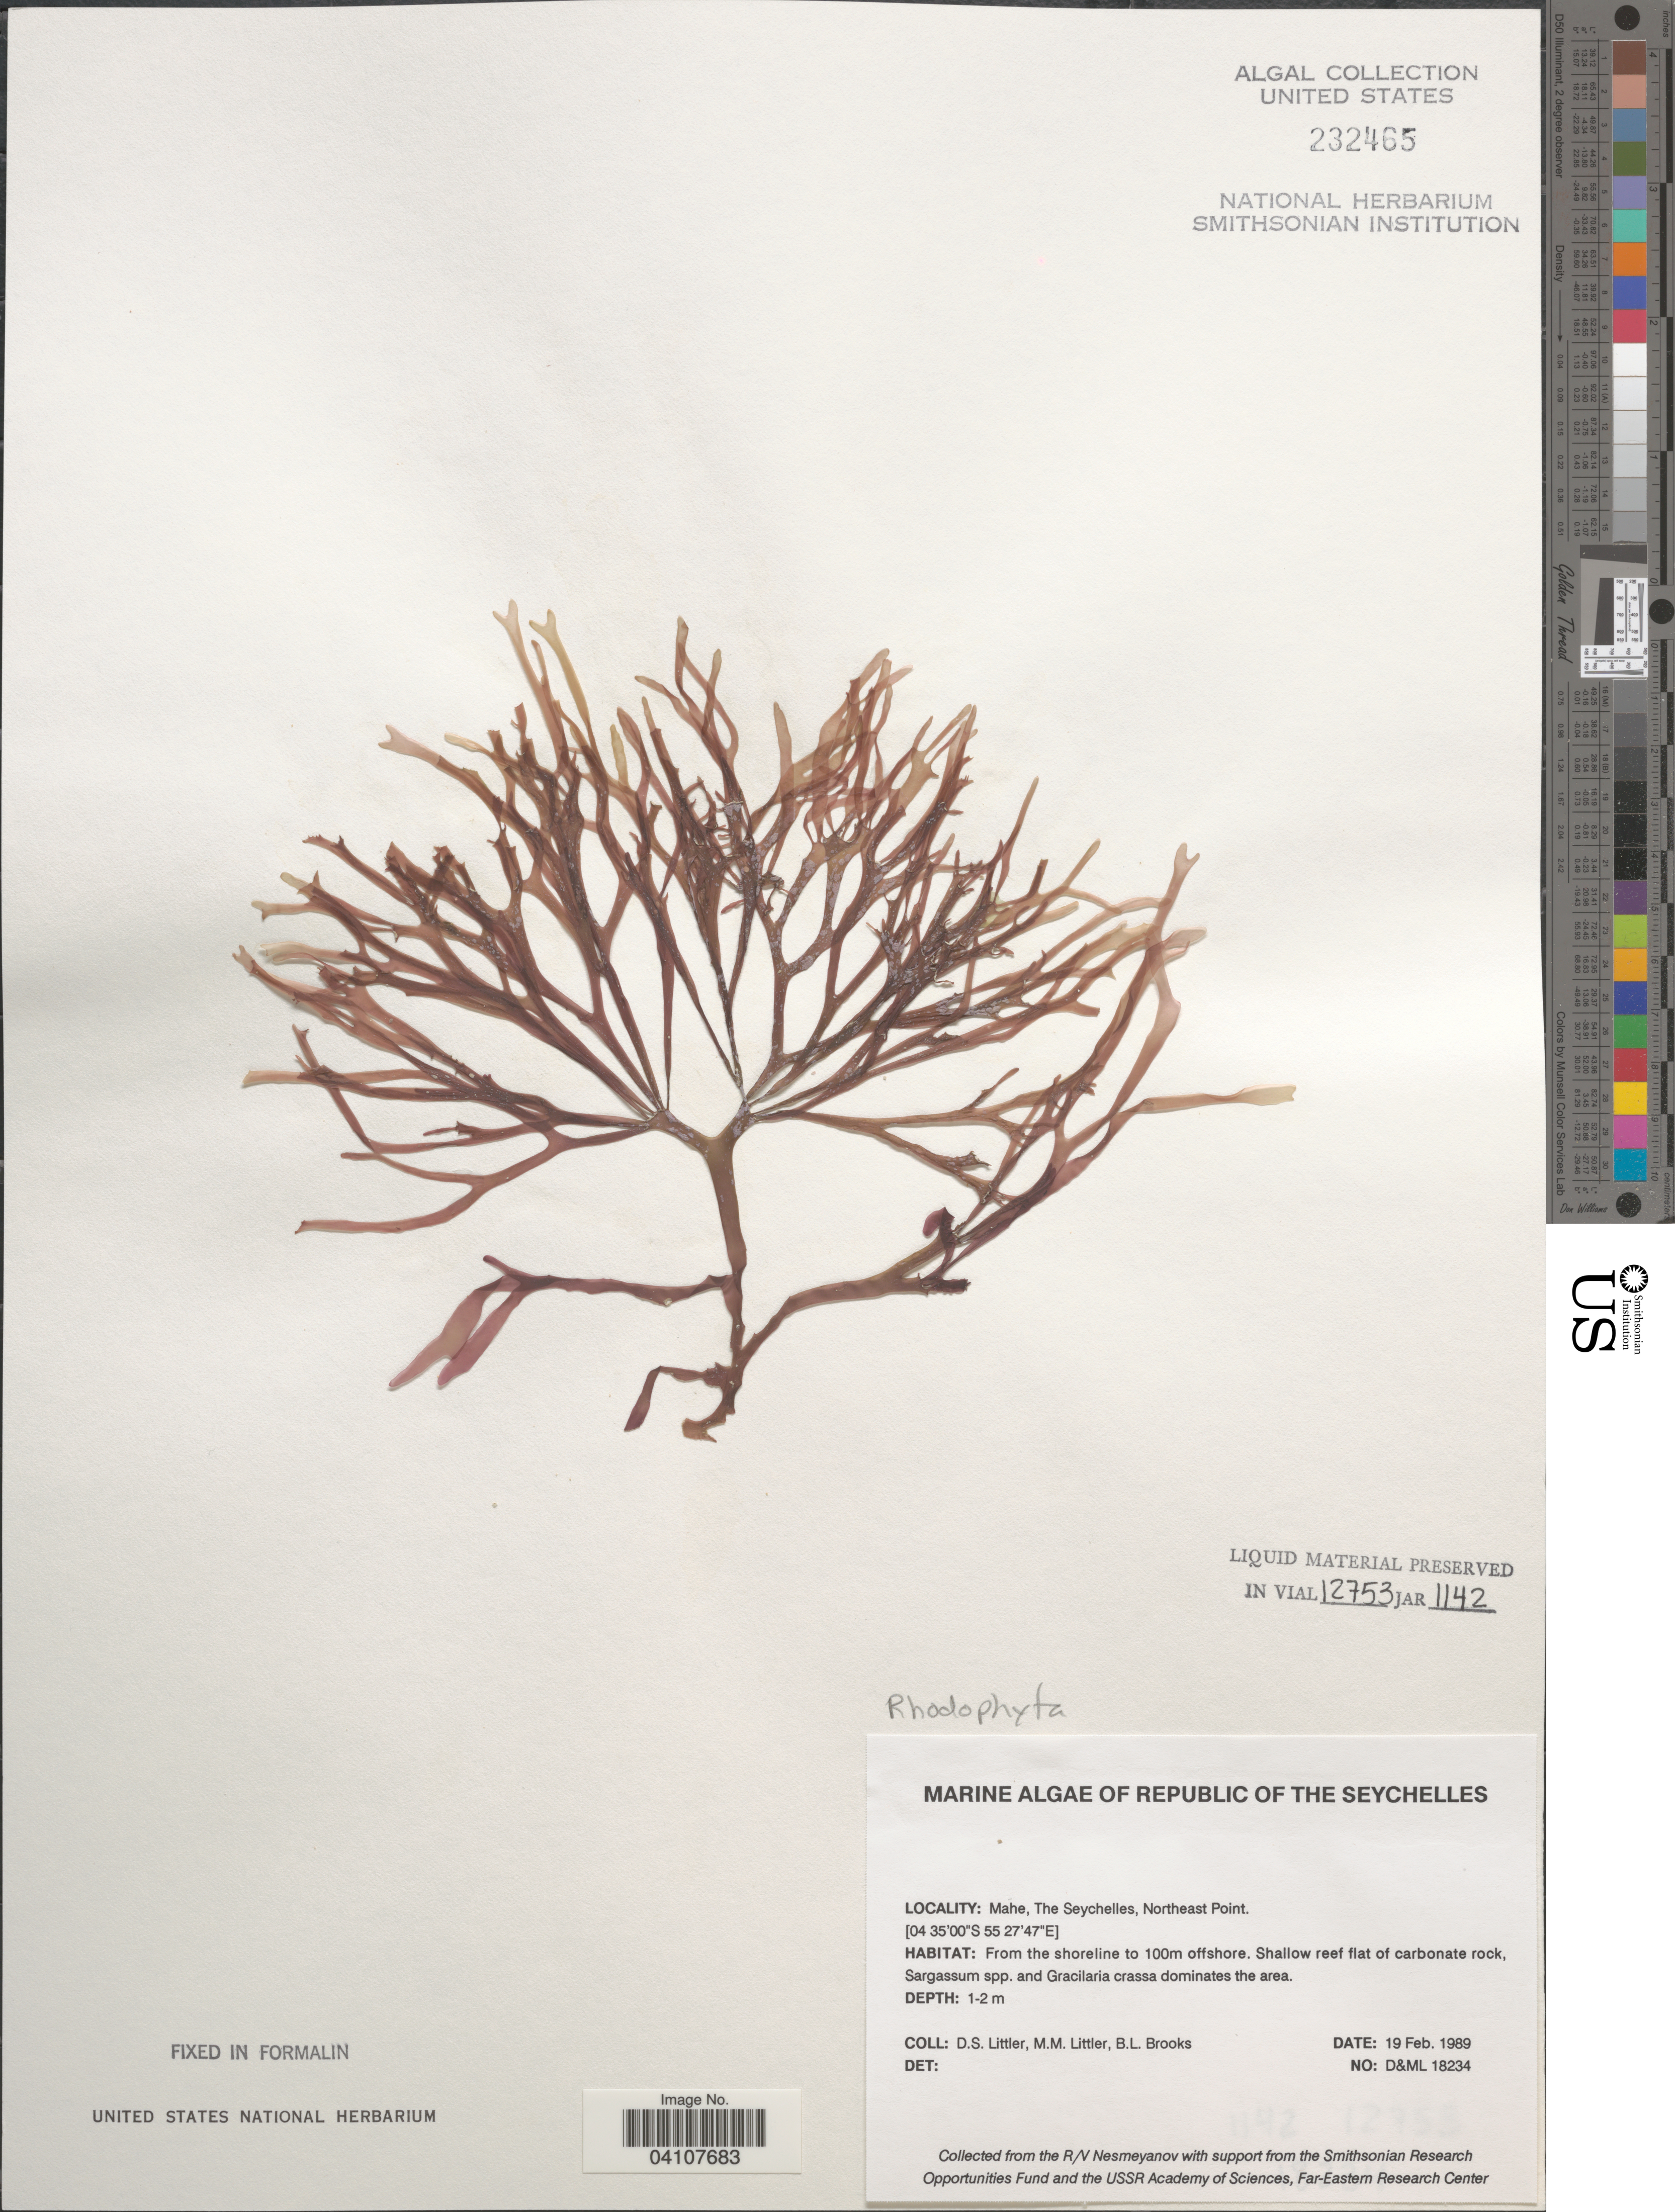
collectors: D. S. Littler & B. Brooks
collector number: D&ML18234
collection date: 1989-02-19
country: Seychelles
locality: Republic of the Seychelles. Mahe, Northeast Point. From the shoreline to 100m offshore.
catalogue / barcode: US 232465